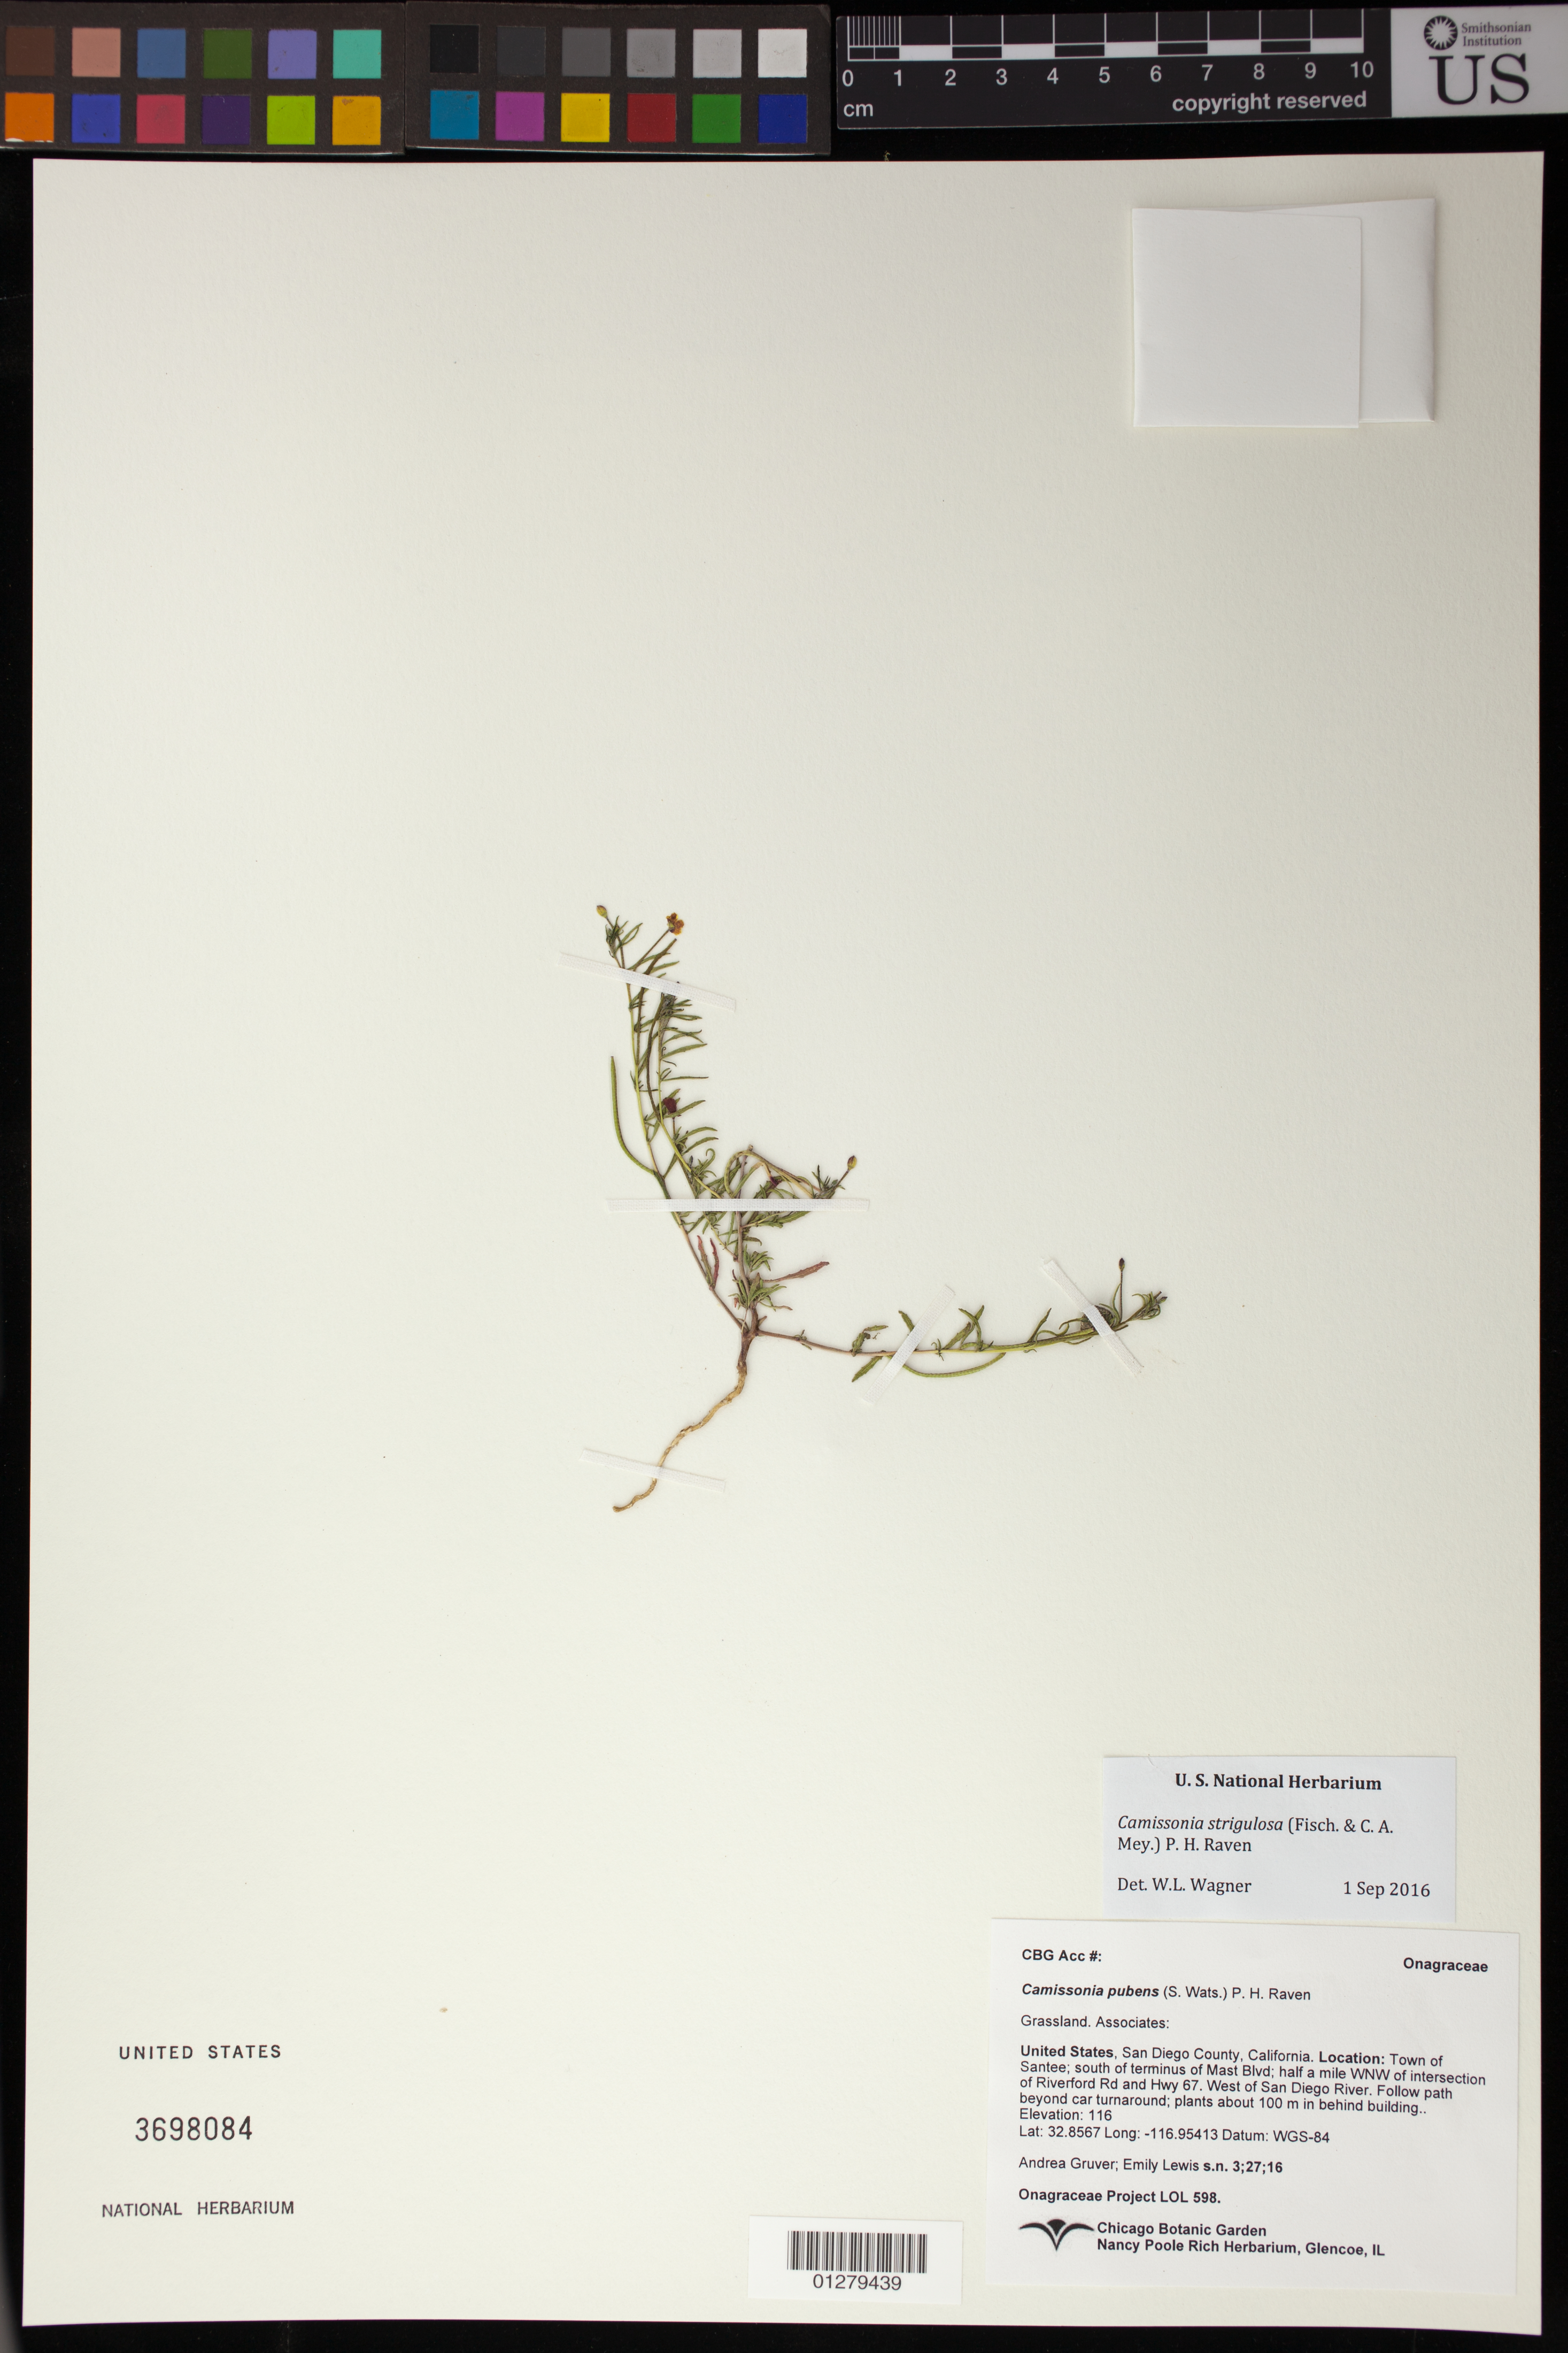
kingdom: Plantae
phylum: Tracheophyta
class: Magnoliopsida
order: Myrtales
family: Onagraceae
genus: Camissonia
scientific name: Camissonia strigulosa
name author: (Fisch. & C.A. Mey.) P.H. Raven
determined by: Wagner, W. L., (BOT), Smithsonian Institution - National Museum of Natural History (UNITED STATES)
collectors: A. Gruver & E. Lewis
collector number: LOL 598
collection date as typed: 3/27/2016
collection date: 2016-03-27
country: United States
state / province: California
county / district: San Diego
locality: Santee, south of terminus of Mast Blvd, half a mile WNW of interesction of Riverford Road and Hwy 67, west of Sand Diego River, follow path beyond car urnaround, plants about 100 m in behind building.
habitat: Roadside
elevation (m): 116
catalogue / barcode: US 3698084